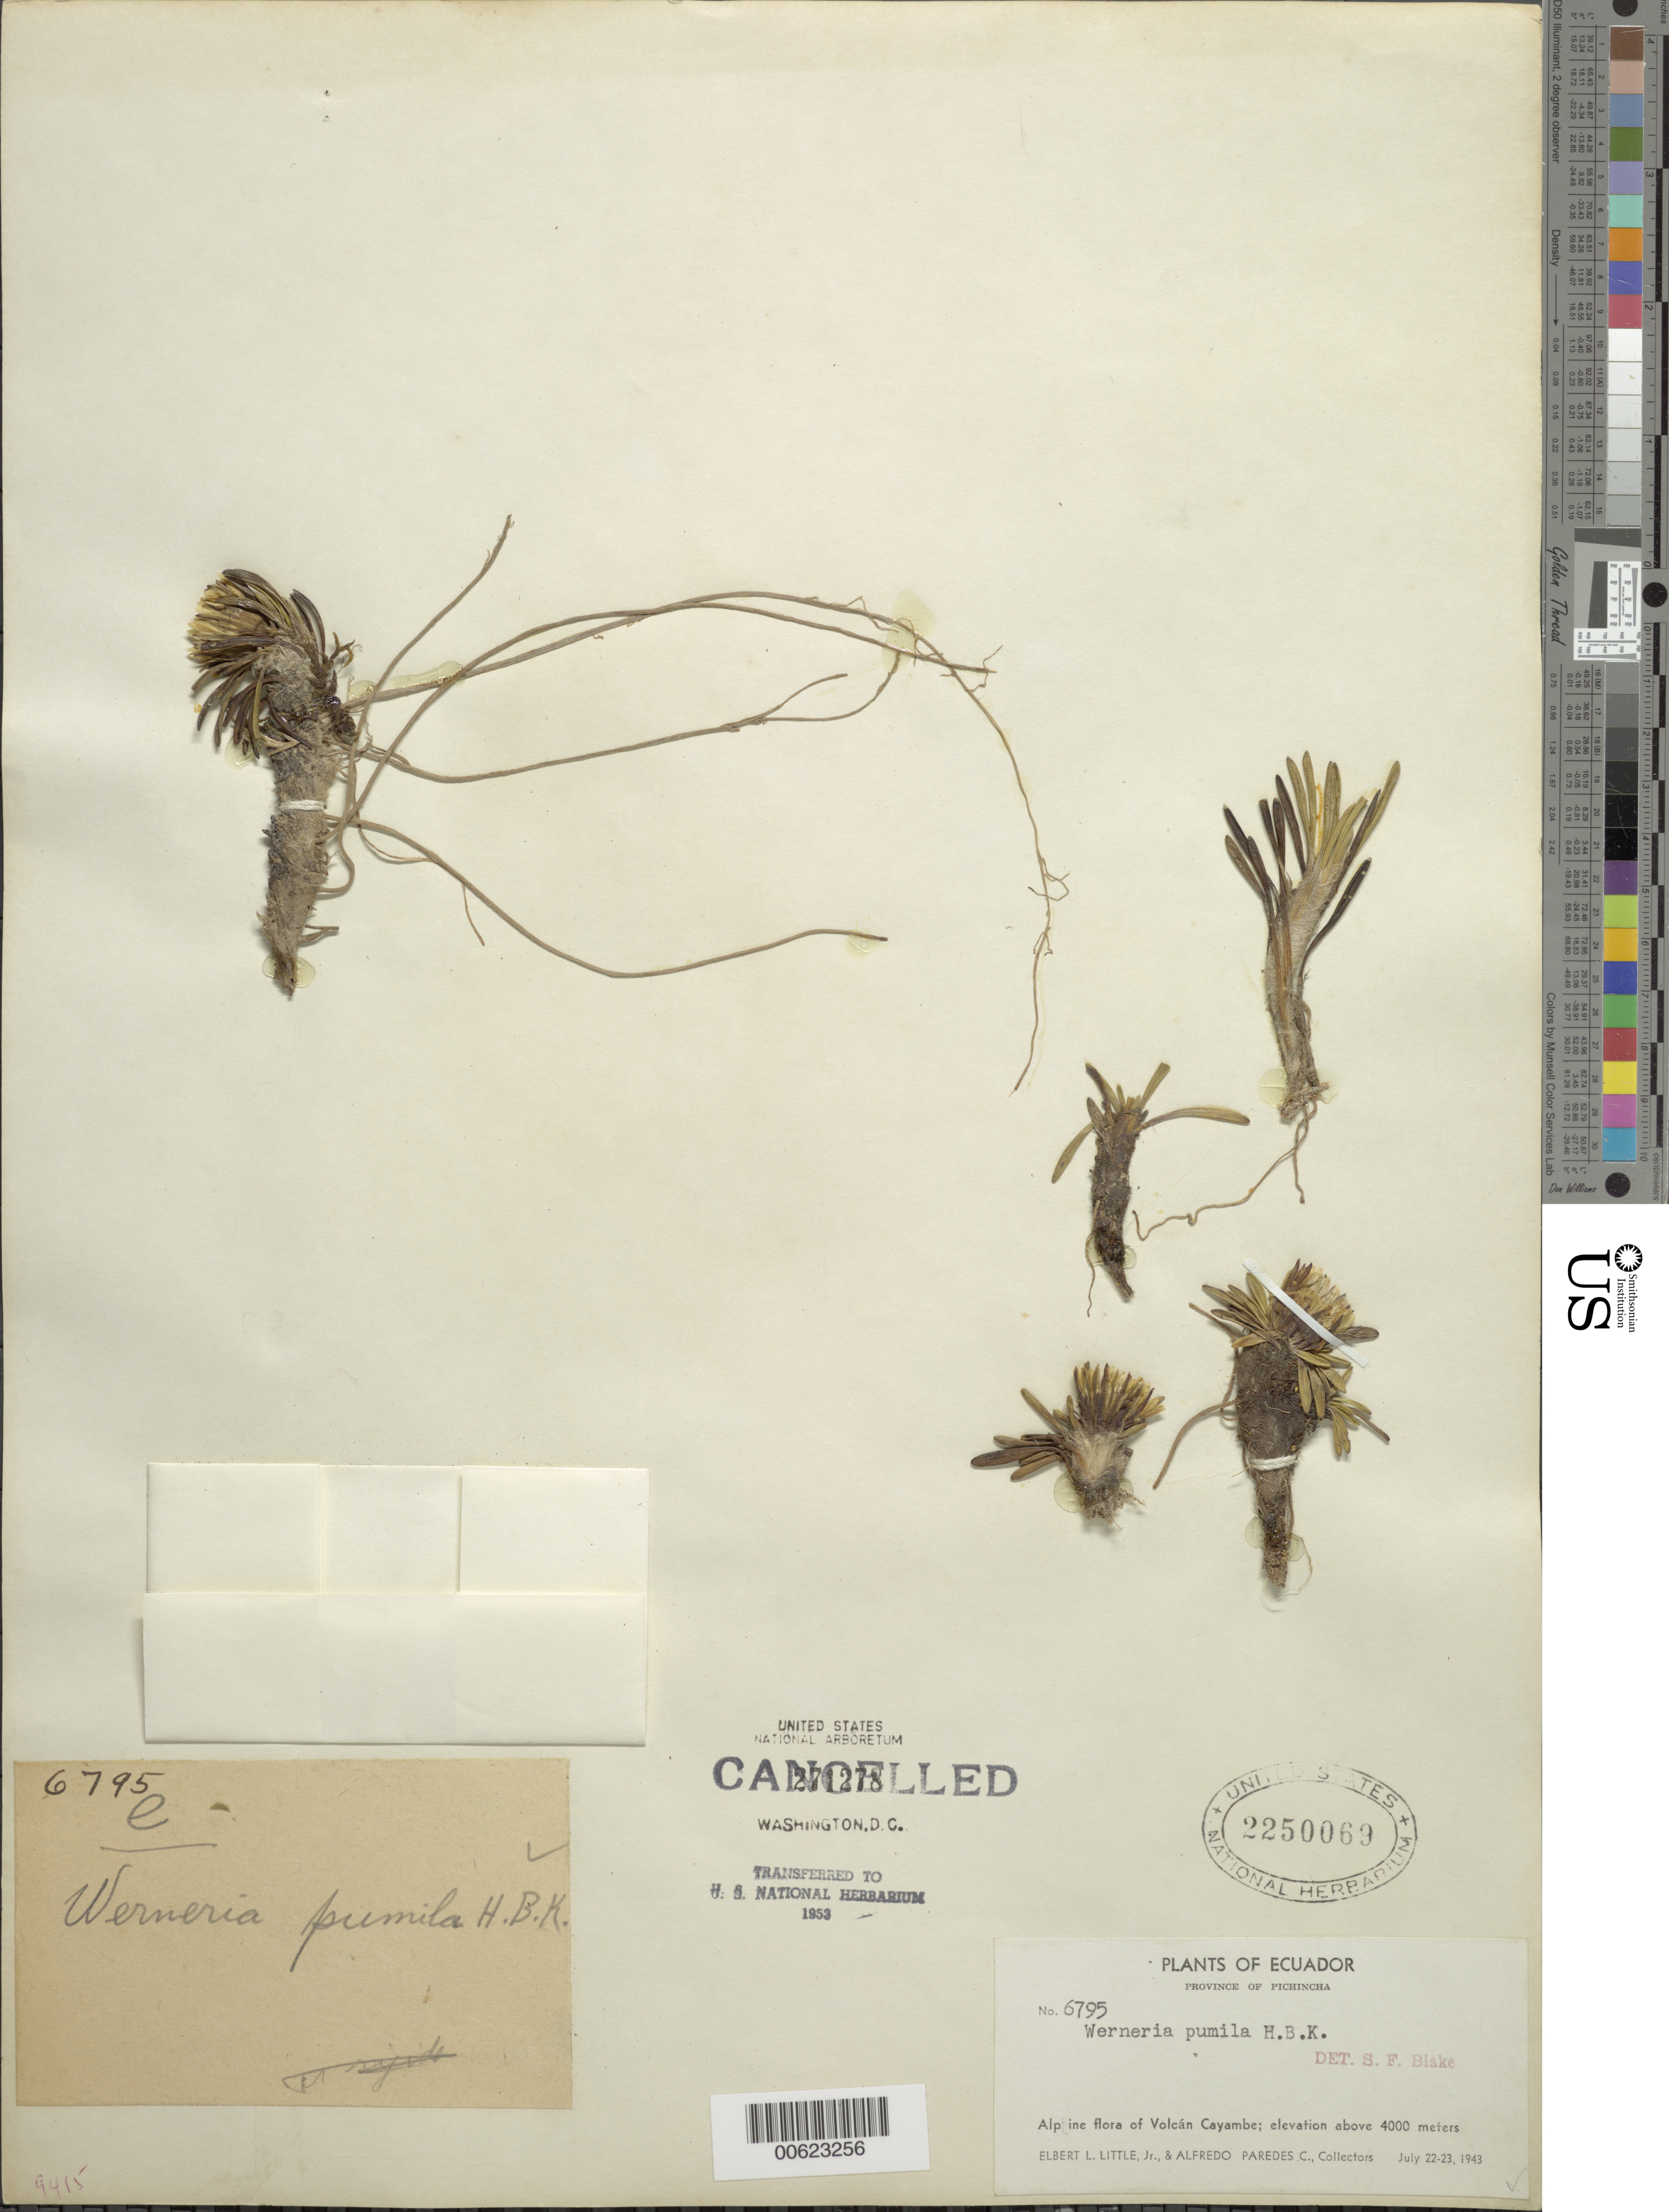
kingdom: Plantae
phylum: Tracheophyta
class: Magnoliopsida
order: Asterales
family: Asteraceae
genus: Werneria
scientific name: Werneria pumila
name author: Kunth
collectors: E. L. Little & A. Paredes C.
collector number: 6795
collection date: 1943-07-22/1943-07-23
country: Ecuador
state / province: Pichincha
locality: Volcan Cayambe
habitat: Alpine flora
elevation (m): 4000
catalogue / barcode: US 2250069